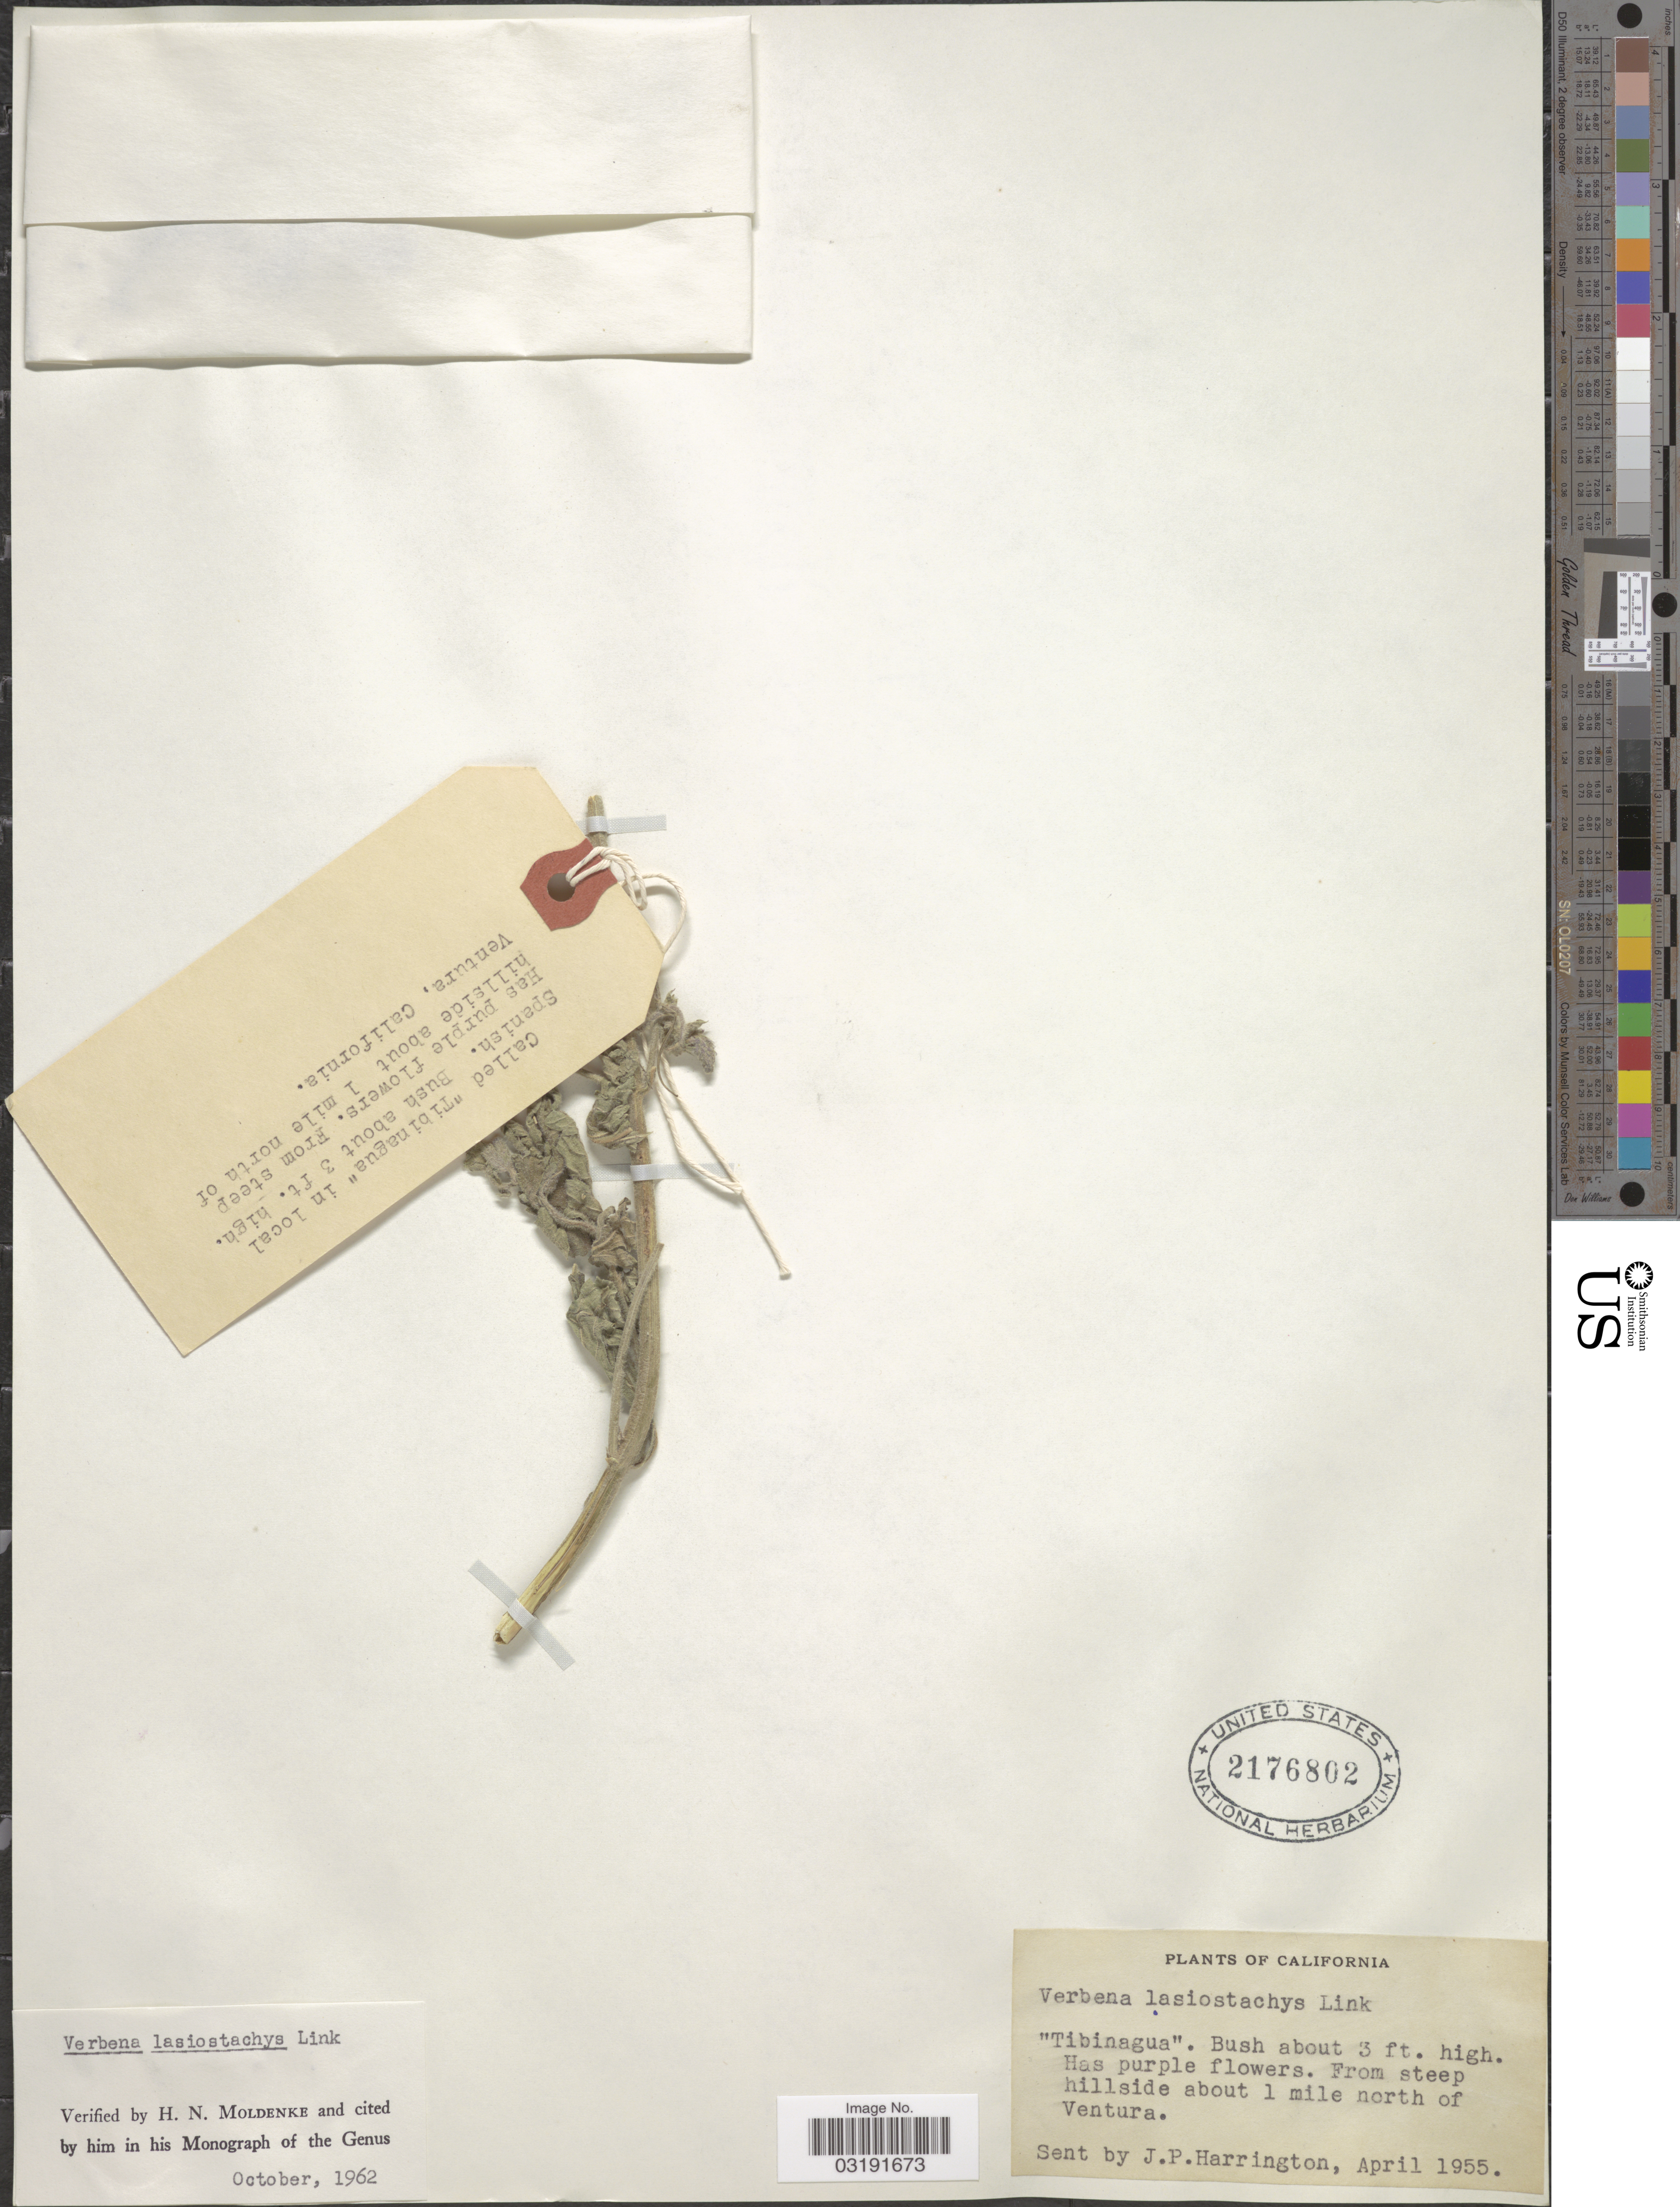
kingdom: Plantae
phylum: Tracheophyta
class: Magnoliopsida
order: Lamiales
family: Verbenaceae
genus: Verbena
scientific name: Verbena lasiostachys var. lasiostachys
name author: Link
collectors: J. Harrington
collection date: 1955-04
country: United States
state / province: California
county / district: Ventura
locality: From steep hillside about 1 mile north of Ventura.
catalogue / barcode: US 2176802